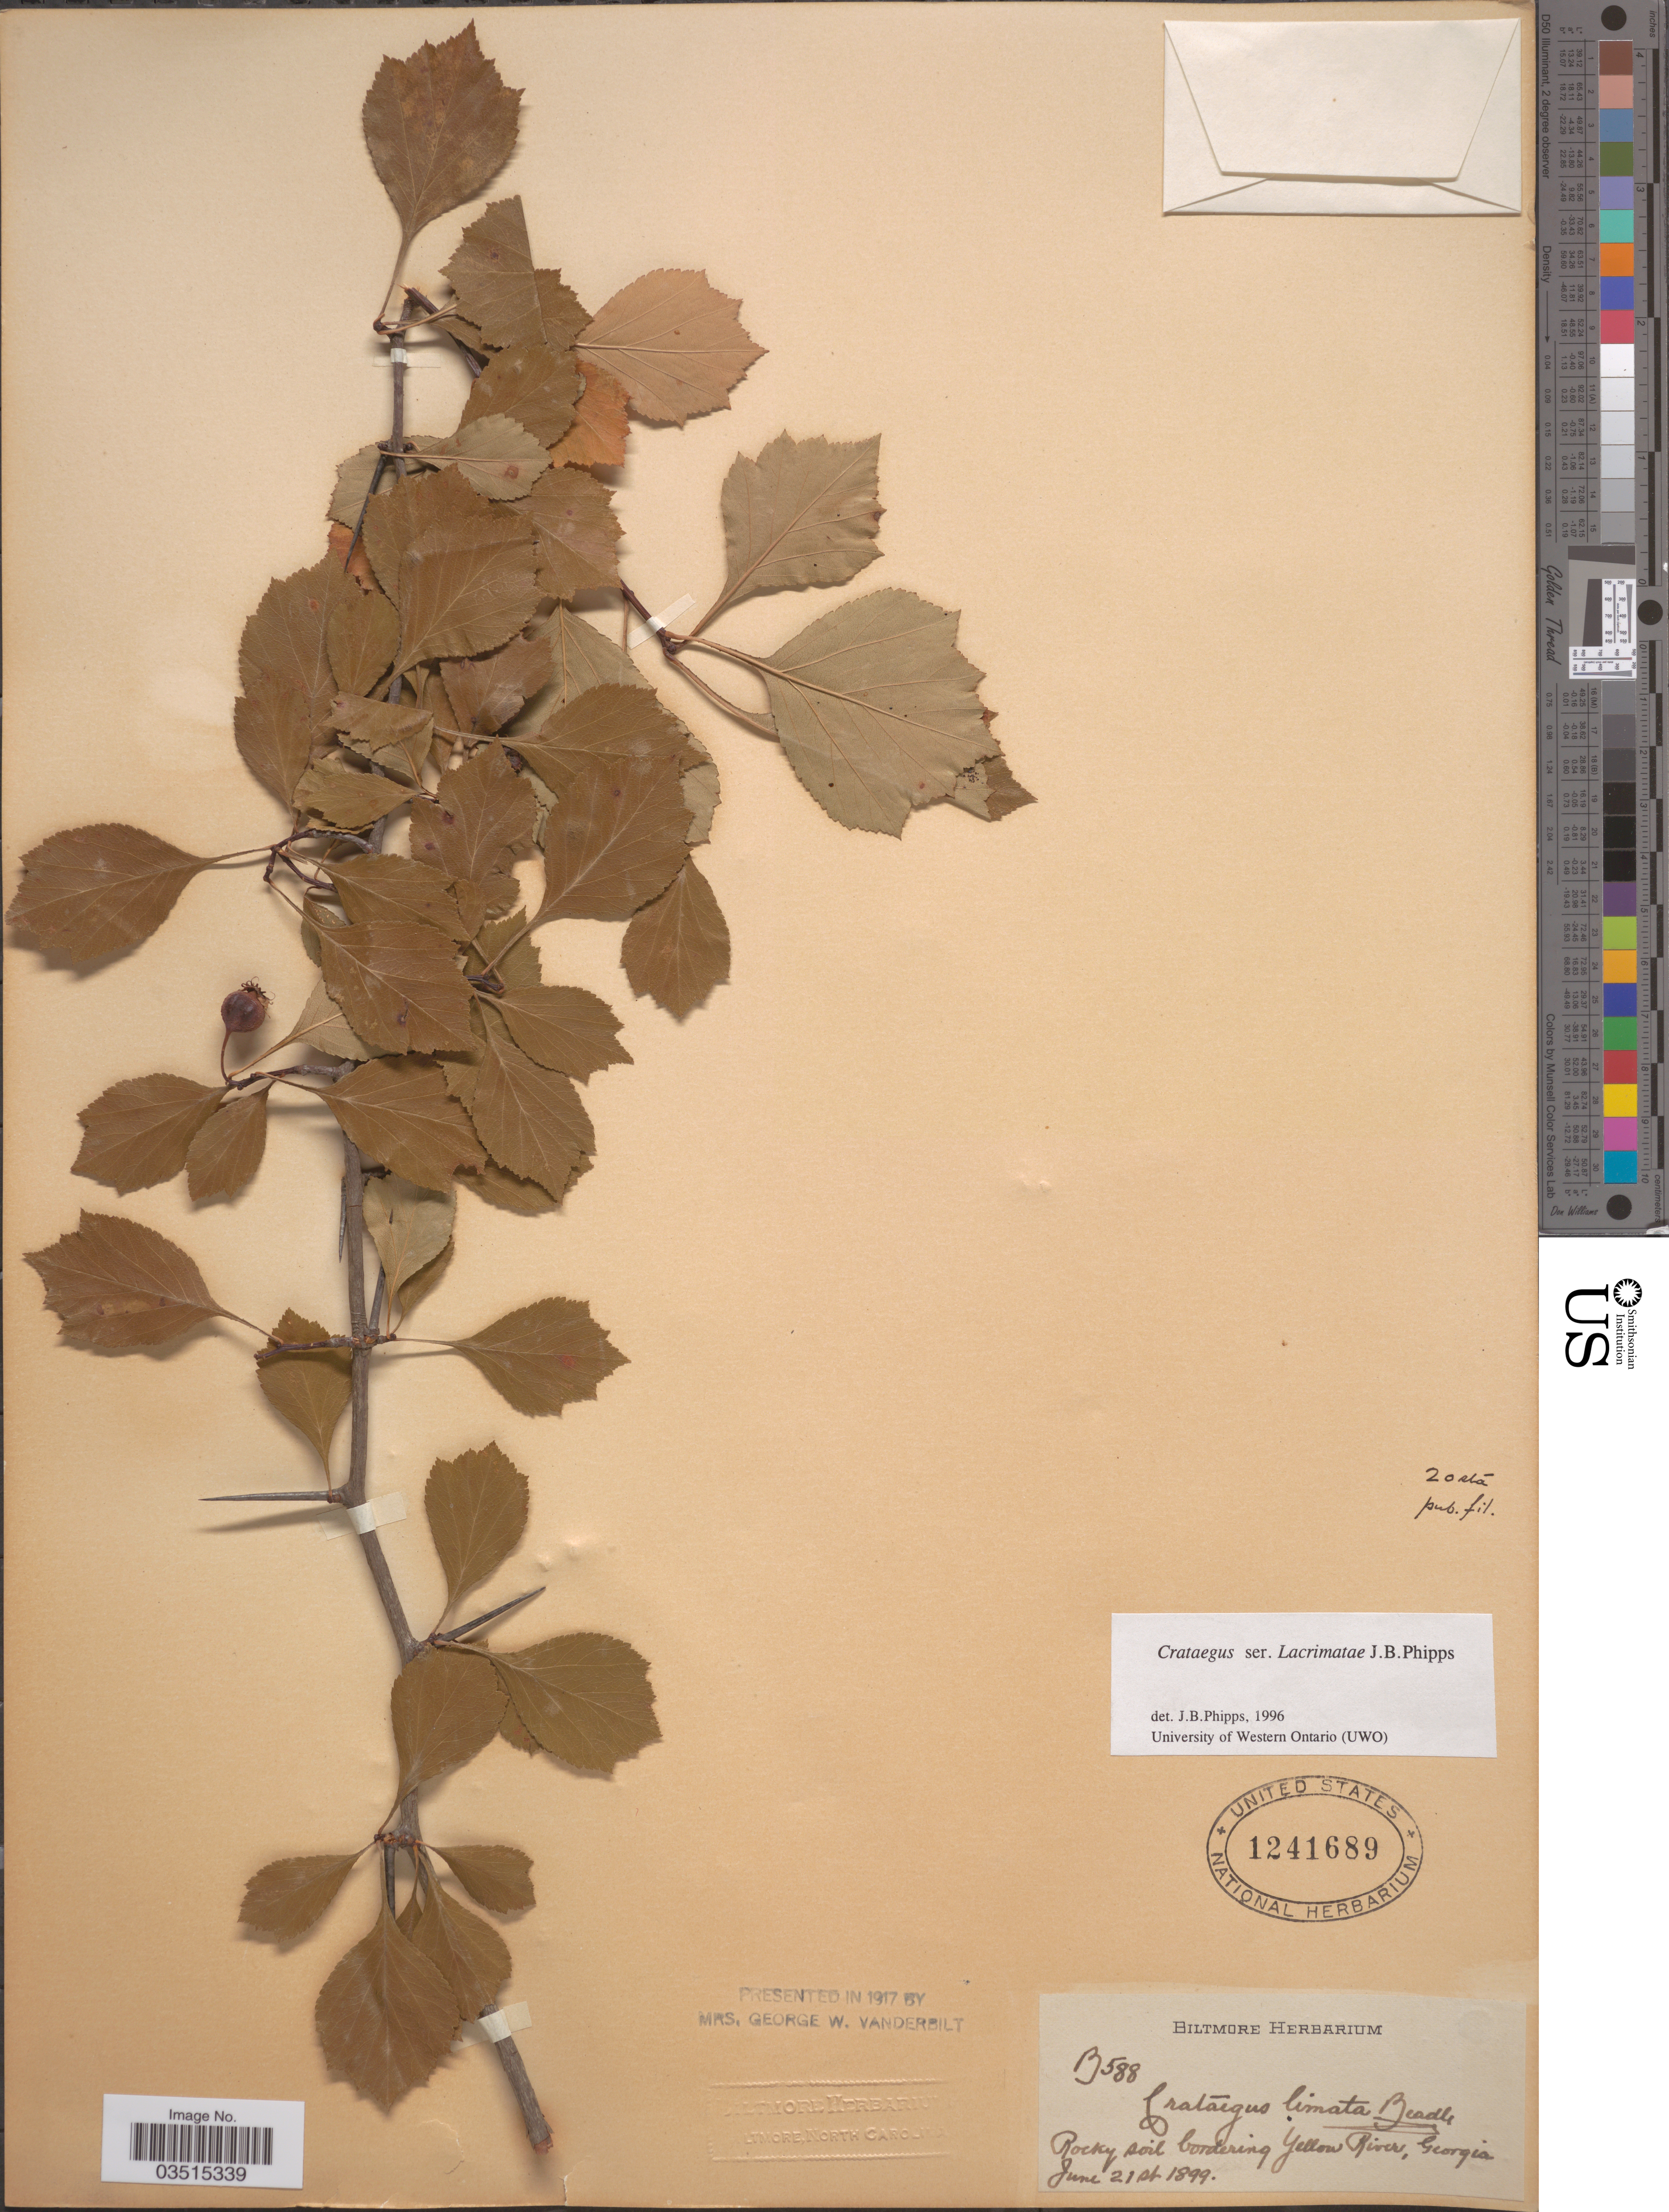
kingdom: Plantae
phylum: Tracheophyta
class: Magnoliopsida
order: Rosales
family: Rosaceae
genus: Crataegus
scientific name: Crataegus limata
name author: Beadle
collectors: ex herb. Biltmore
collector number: B588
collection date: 1899-06-21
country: United States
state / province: Georgia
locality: Yellow River.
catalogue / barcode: US 1241689